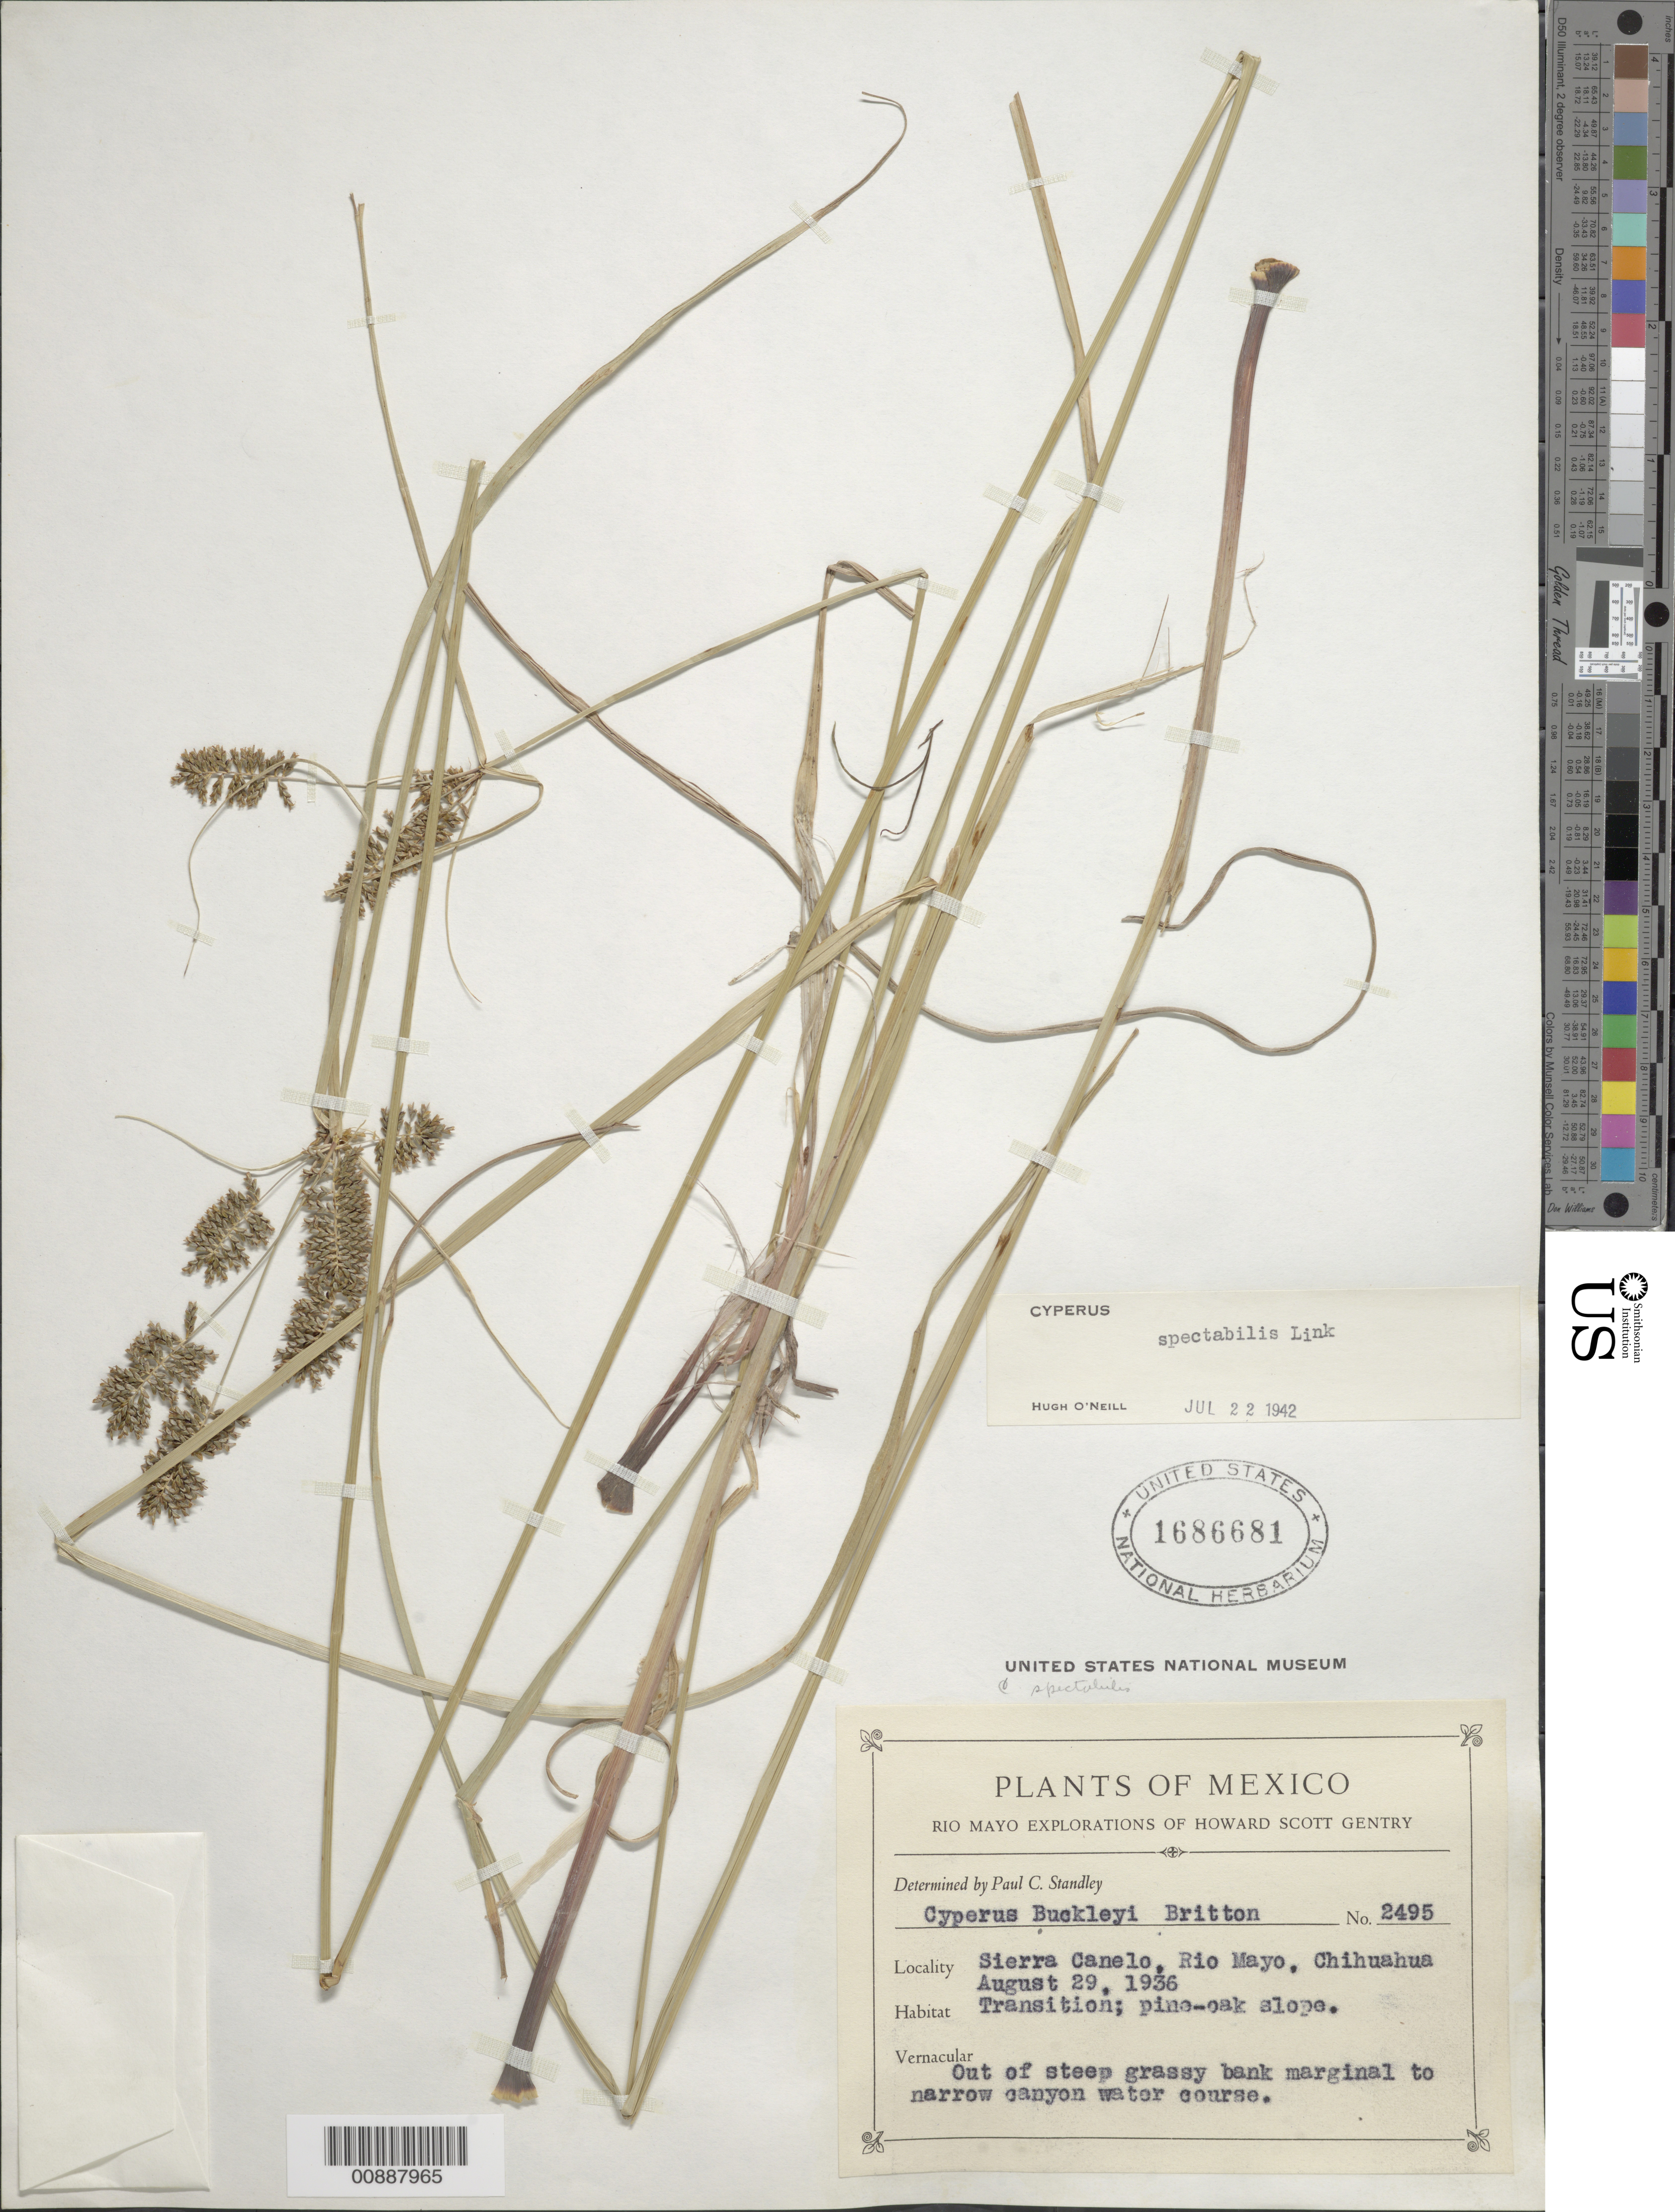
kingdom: Plantae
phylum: Tracheophyta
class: Liliopsida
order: Poales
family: Cyperaceae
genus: Cyperus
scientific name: Cyperus spectabilis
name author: Link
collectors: H. S. Gentry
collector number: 2495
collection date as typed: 29 Aug 1936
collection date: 1936-08-29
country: Mexico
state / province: Chihuahua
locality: Sierra Canelo, Río Mayo, Chihuahua.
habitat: Transition; pine-oak slope. Out of steep grassy bank marginal to narrow canyon water course.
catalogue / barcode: US 1686681